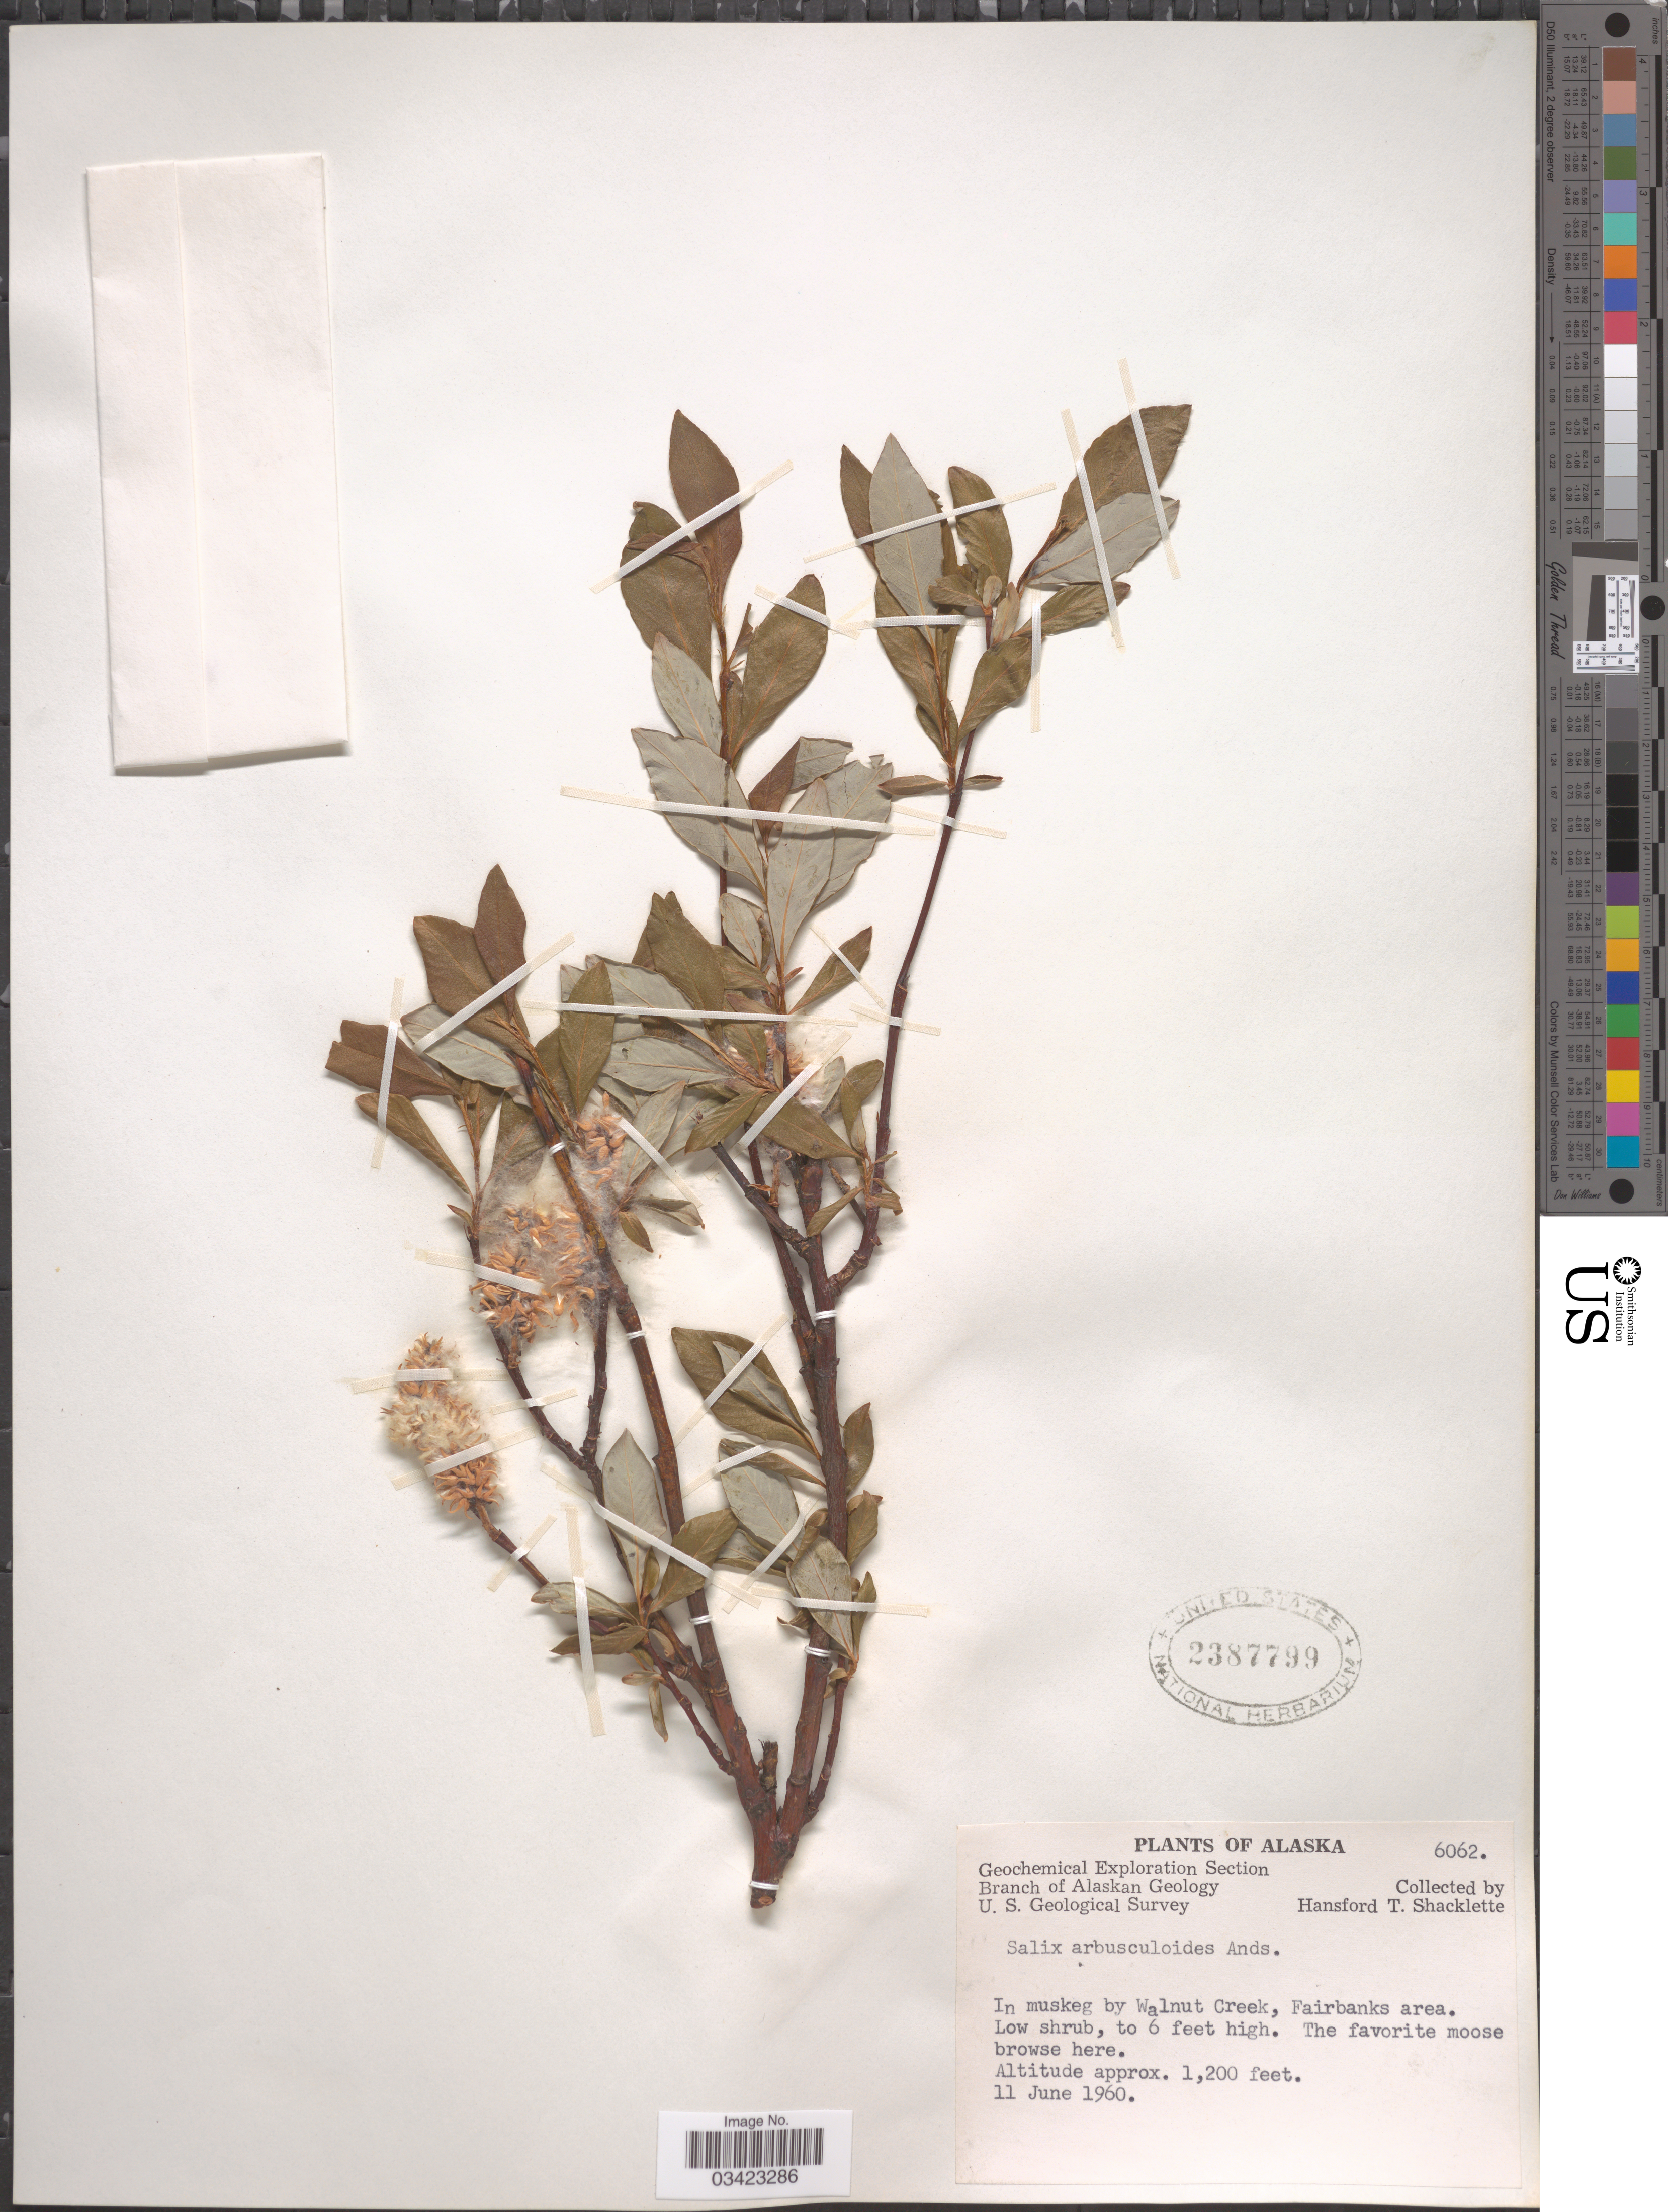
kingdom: Plantae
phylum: Tracheophyta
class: Magnoliopsida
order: Malpighiales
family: Salicaceae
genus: Salix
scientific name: Salix arbusculoides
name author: Andersson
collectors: H. Shacklette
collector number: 6062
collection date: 1960-06-11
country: United States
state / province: Alaska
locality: In muskeg by Walnut Creek, Fairbanks area.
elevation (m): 366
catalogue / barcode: US 2387799